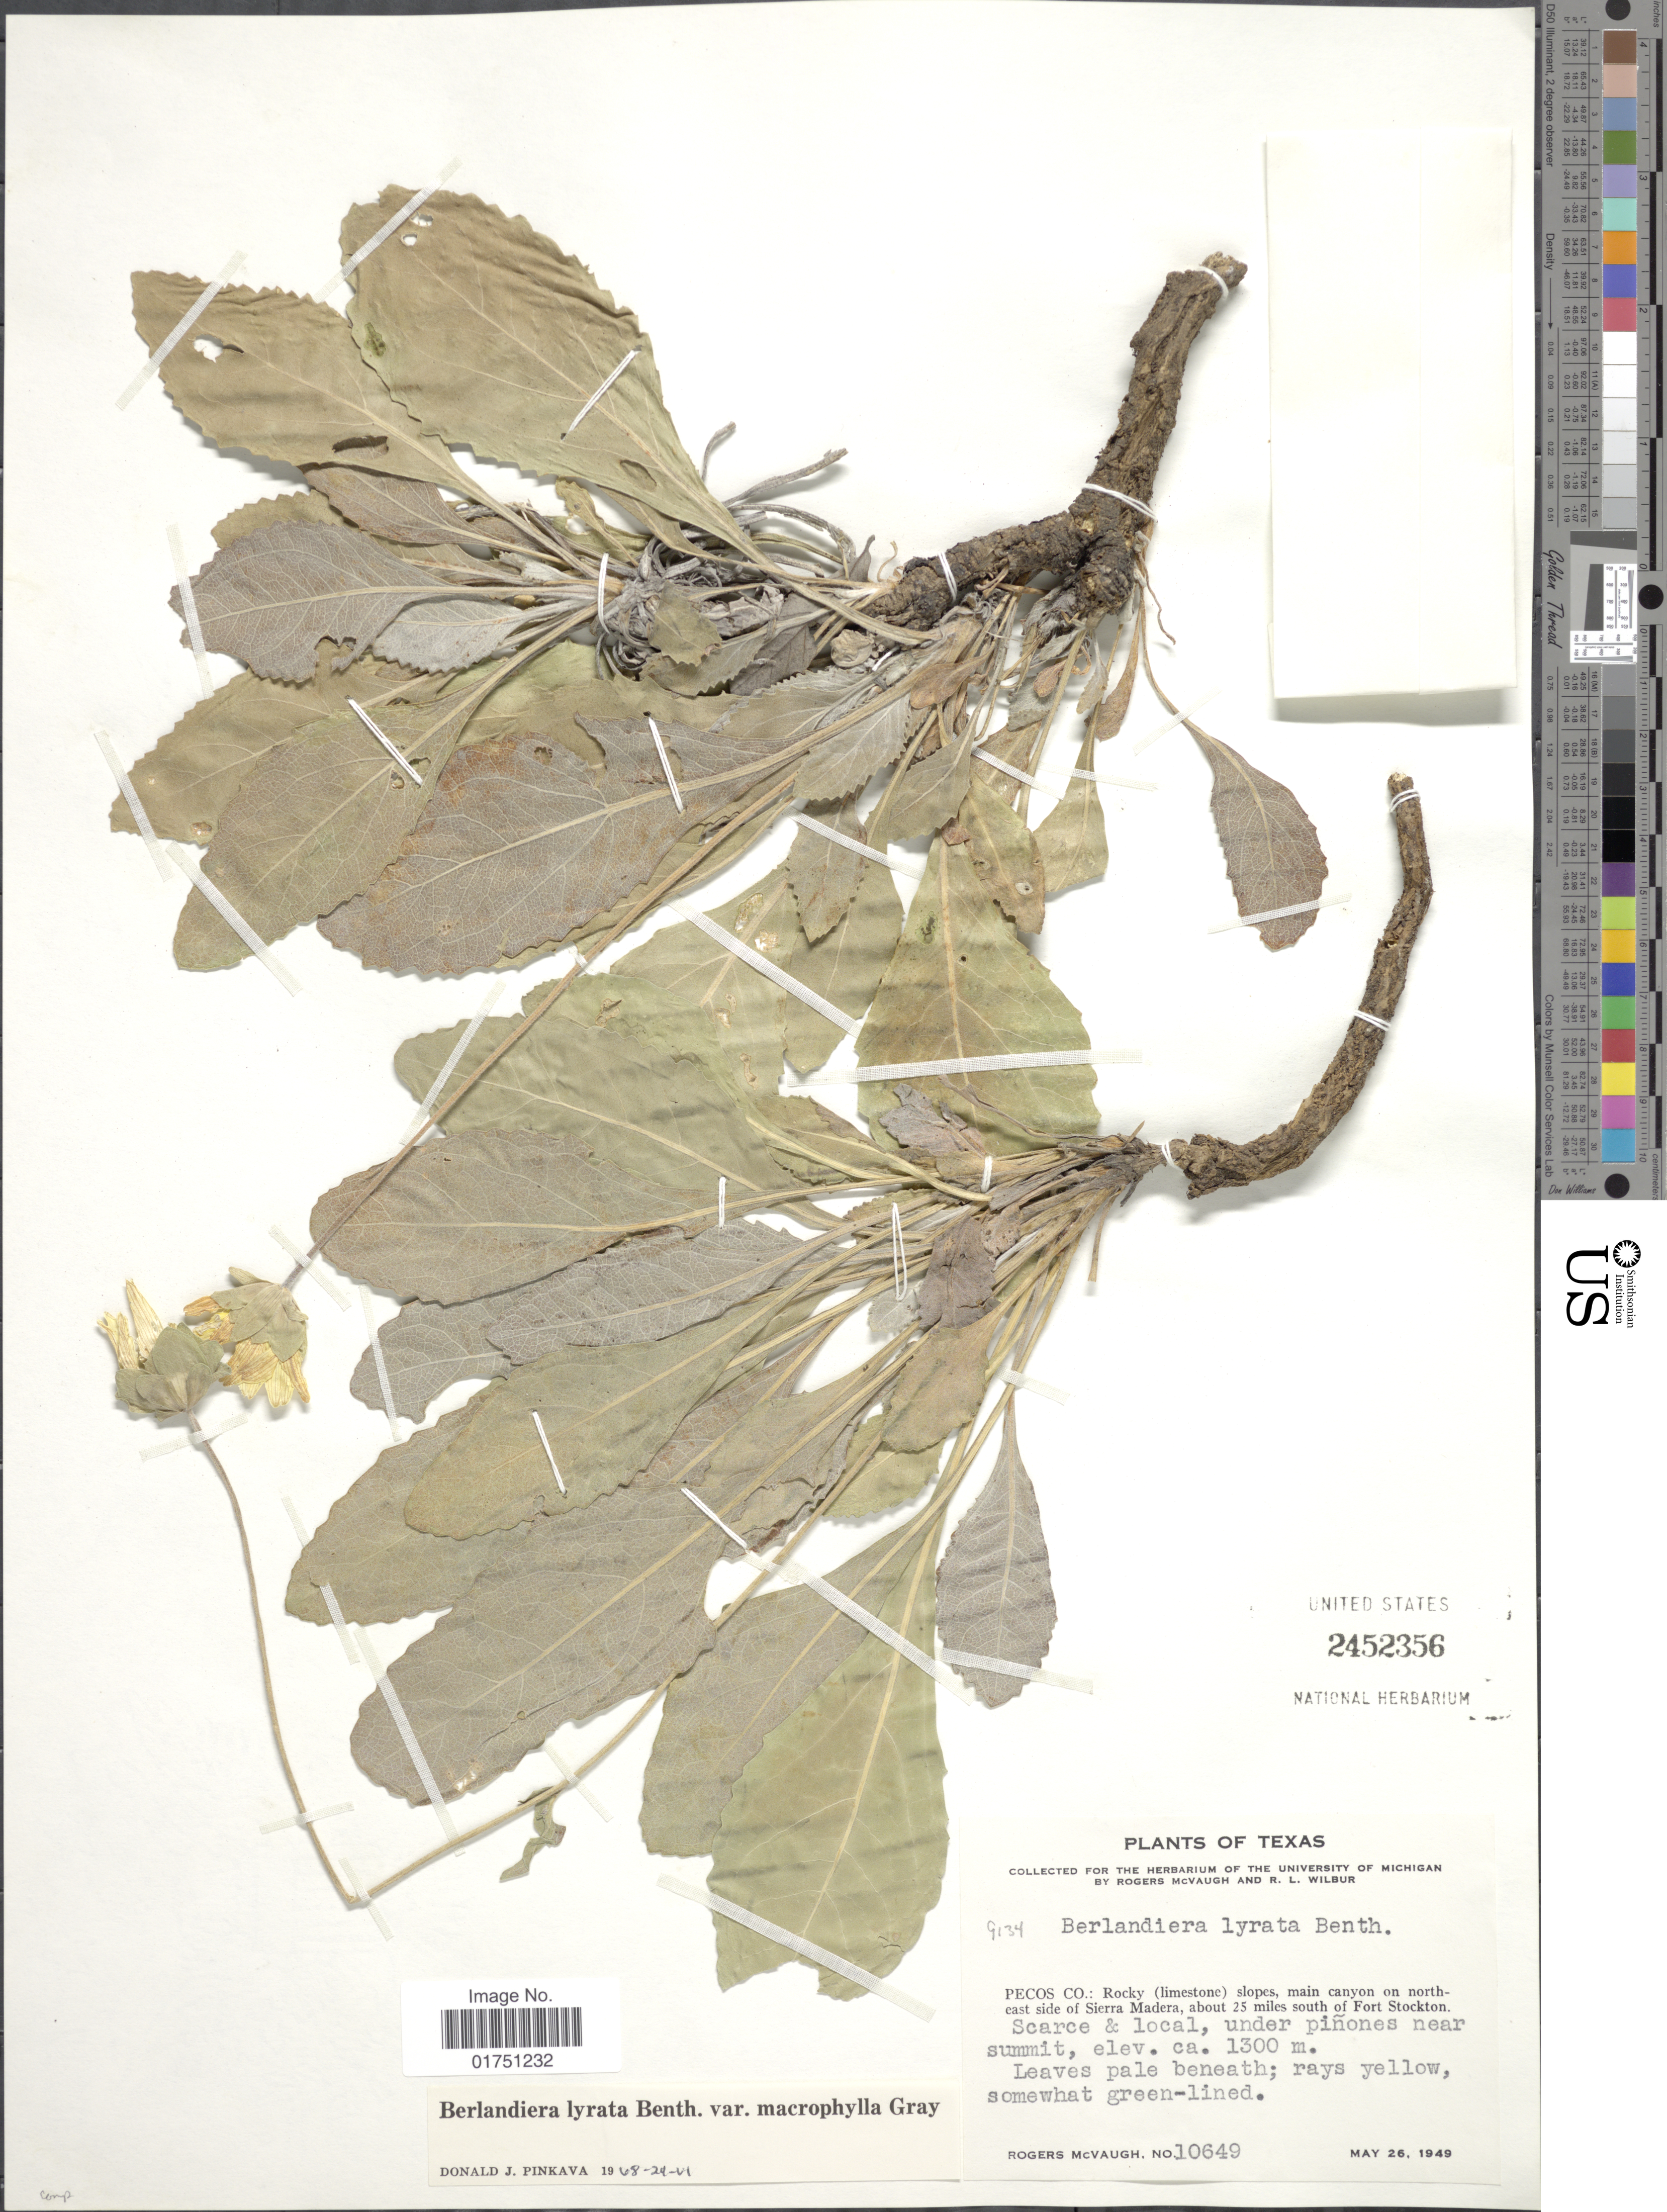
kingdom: Plantae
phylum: Tracheophyta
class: Magnoliopsida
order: Asterales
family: Asteraceae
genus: Berlandiera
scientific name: Berlandiera lyrata var. macrophylla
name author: A. Gray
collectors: R. McVaugh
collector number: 10649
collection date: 1949-05-26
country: United States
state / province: Texas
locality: Pecos Co.: Rocky (limestone) slopes, main canyon on north-east side of Sierra Madera, about 25 miles south of Fort Stockton.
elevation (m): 1300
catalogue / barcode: US 2452356